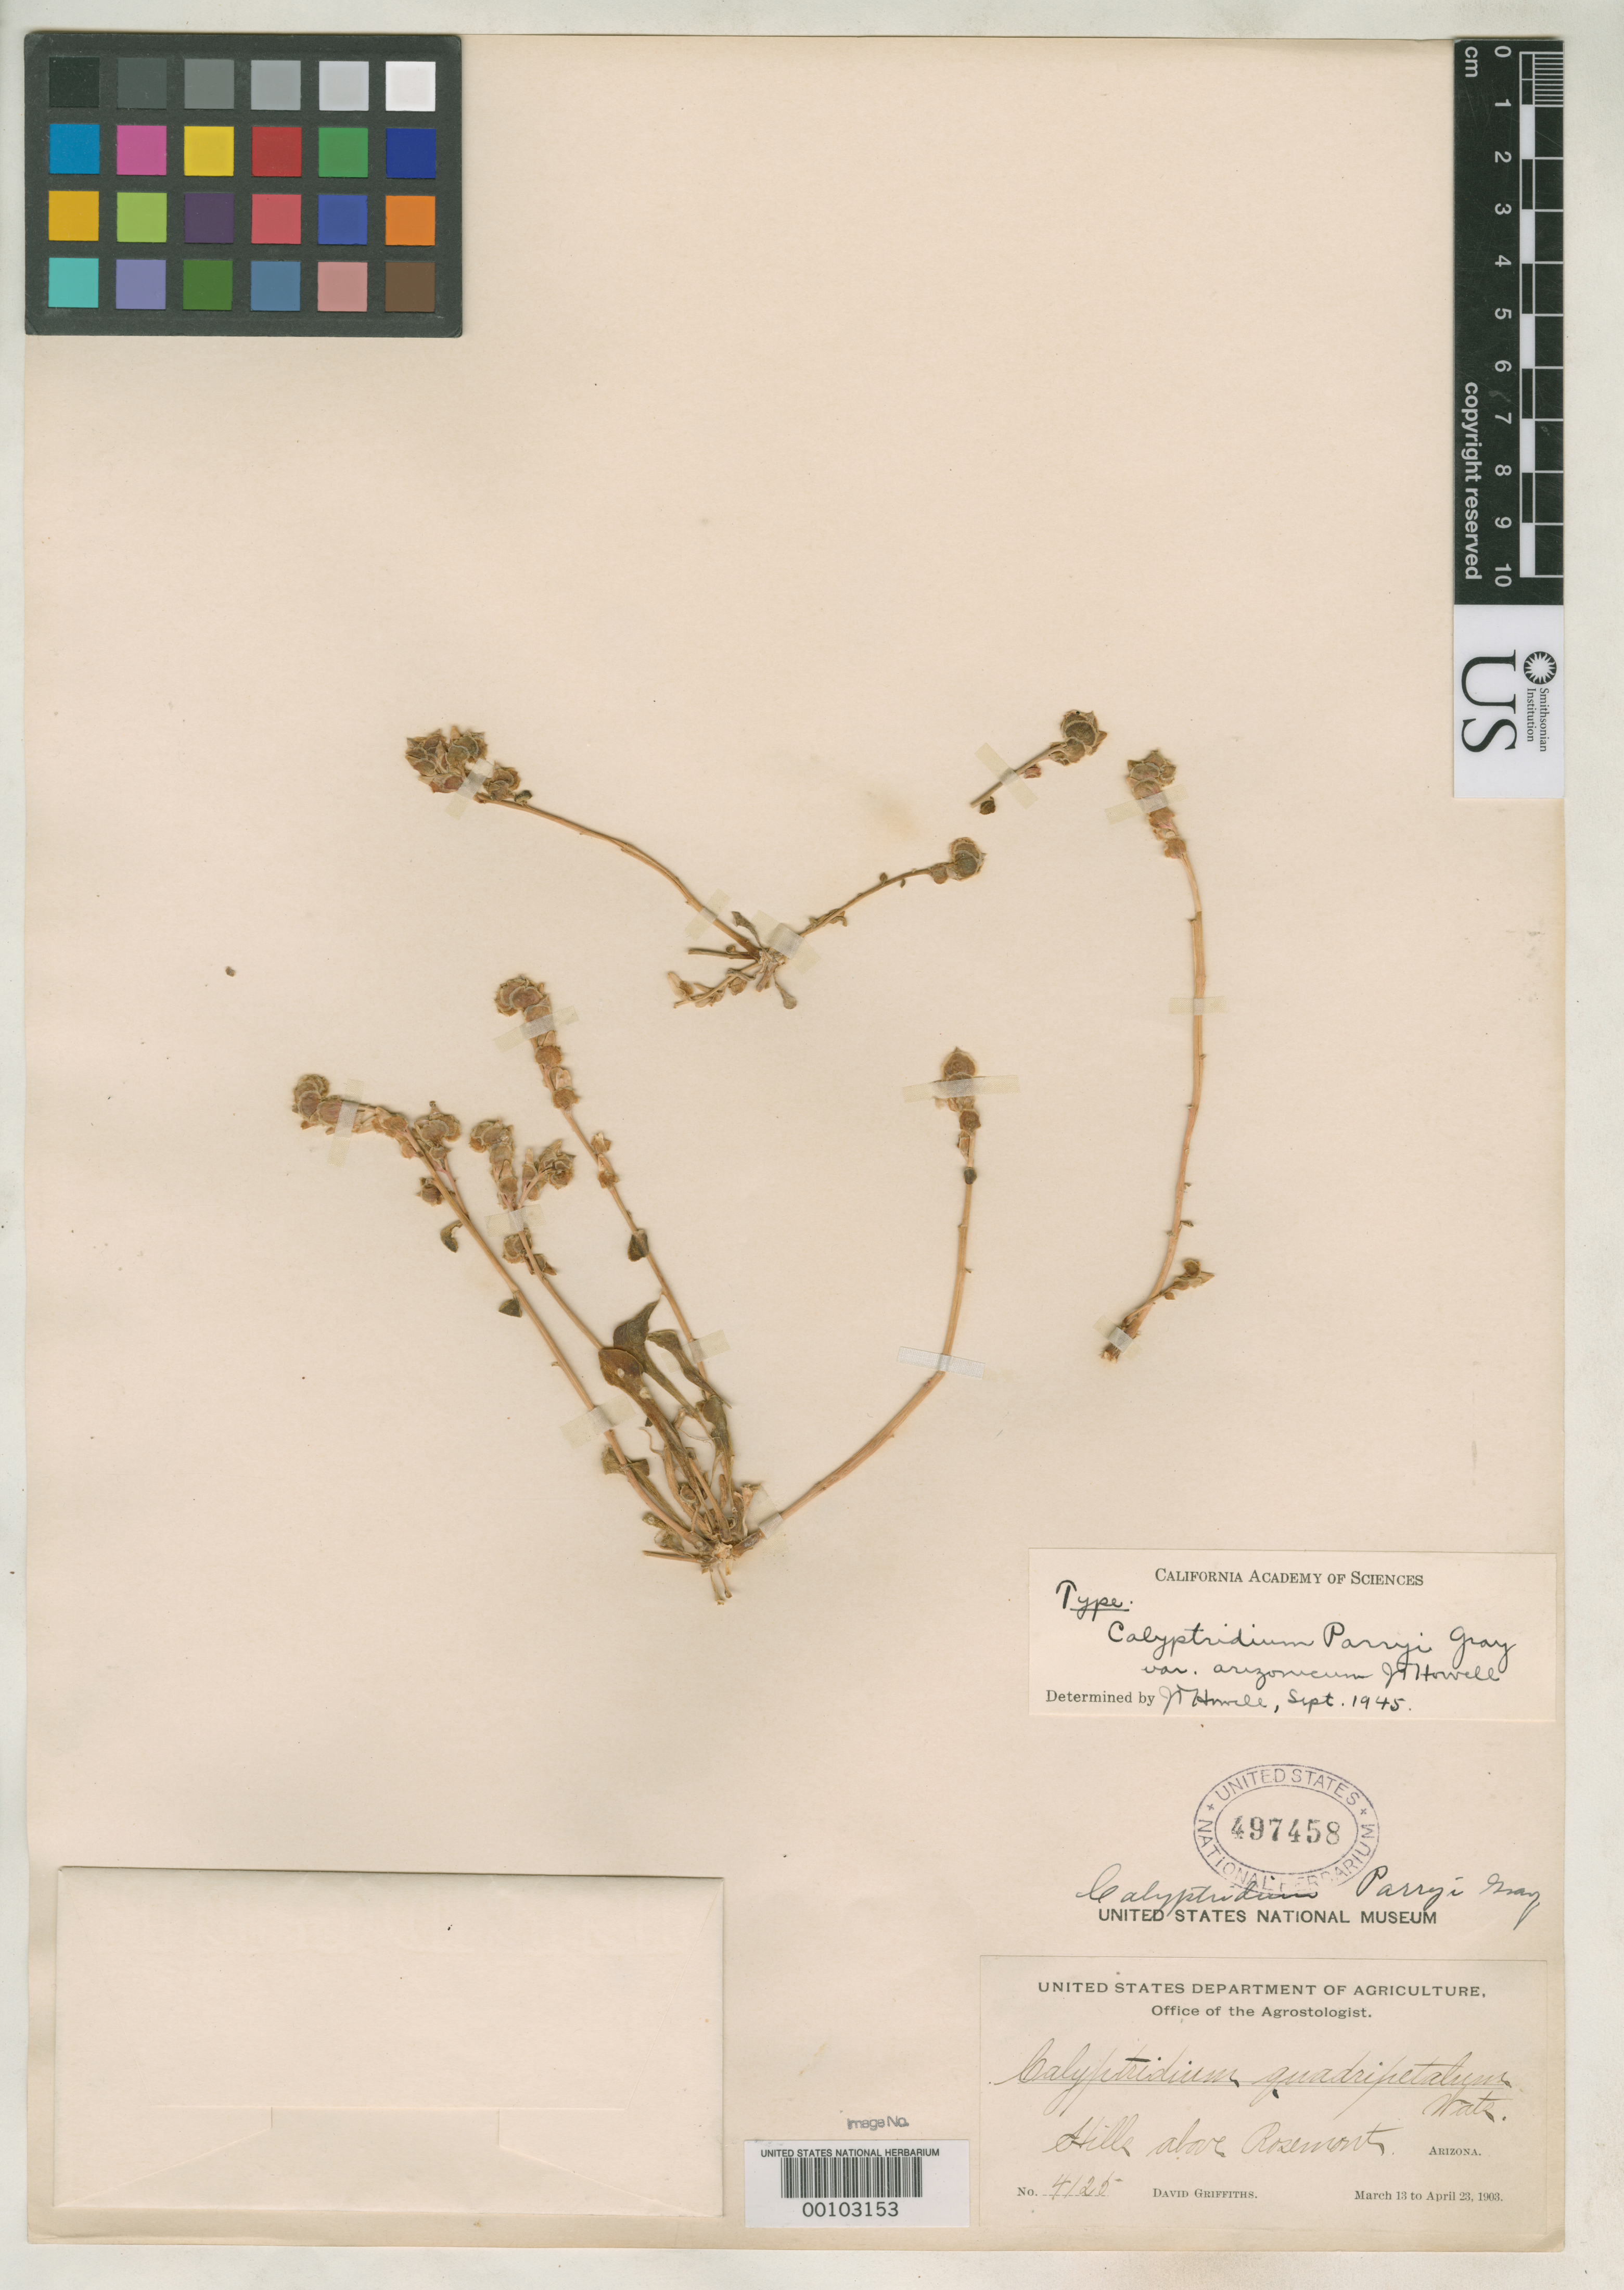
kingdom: Plantae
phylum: Tracheophyta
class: Magnoliopsida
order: Caryophyllales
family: Montiaceae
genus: Calyptridium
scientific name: Calyptridium parryi var. arizonicum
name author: J.T. Howell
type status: Holotype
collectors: D. Griffiths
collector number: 4125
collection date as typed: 13 Mar 1903 to 23 Apr 1903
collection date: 1903-03-13/1903-04-23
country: United States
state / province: Arizona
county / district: Pima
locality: Hills above Rosemont.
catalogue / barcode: US 497458